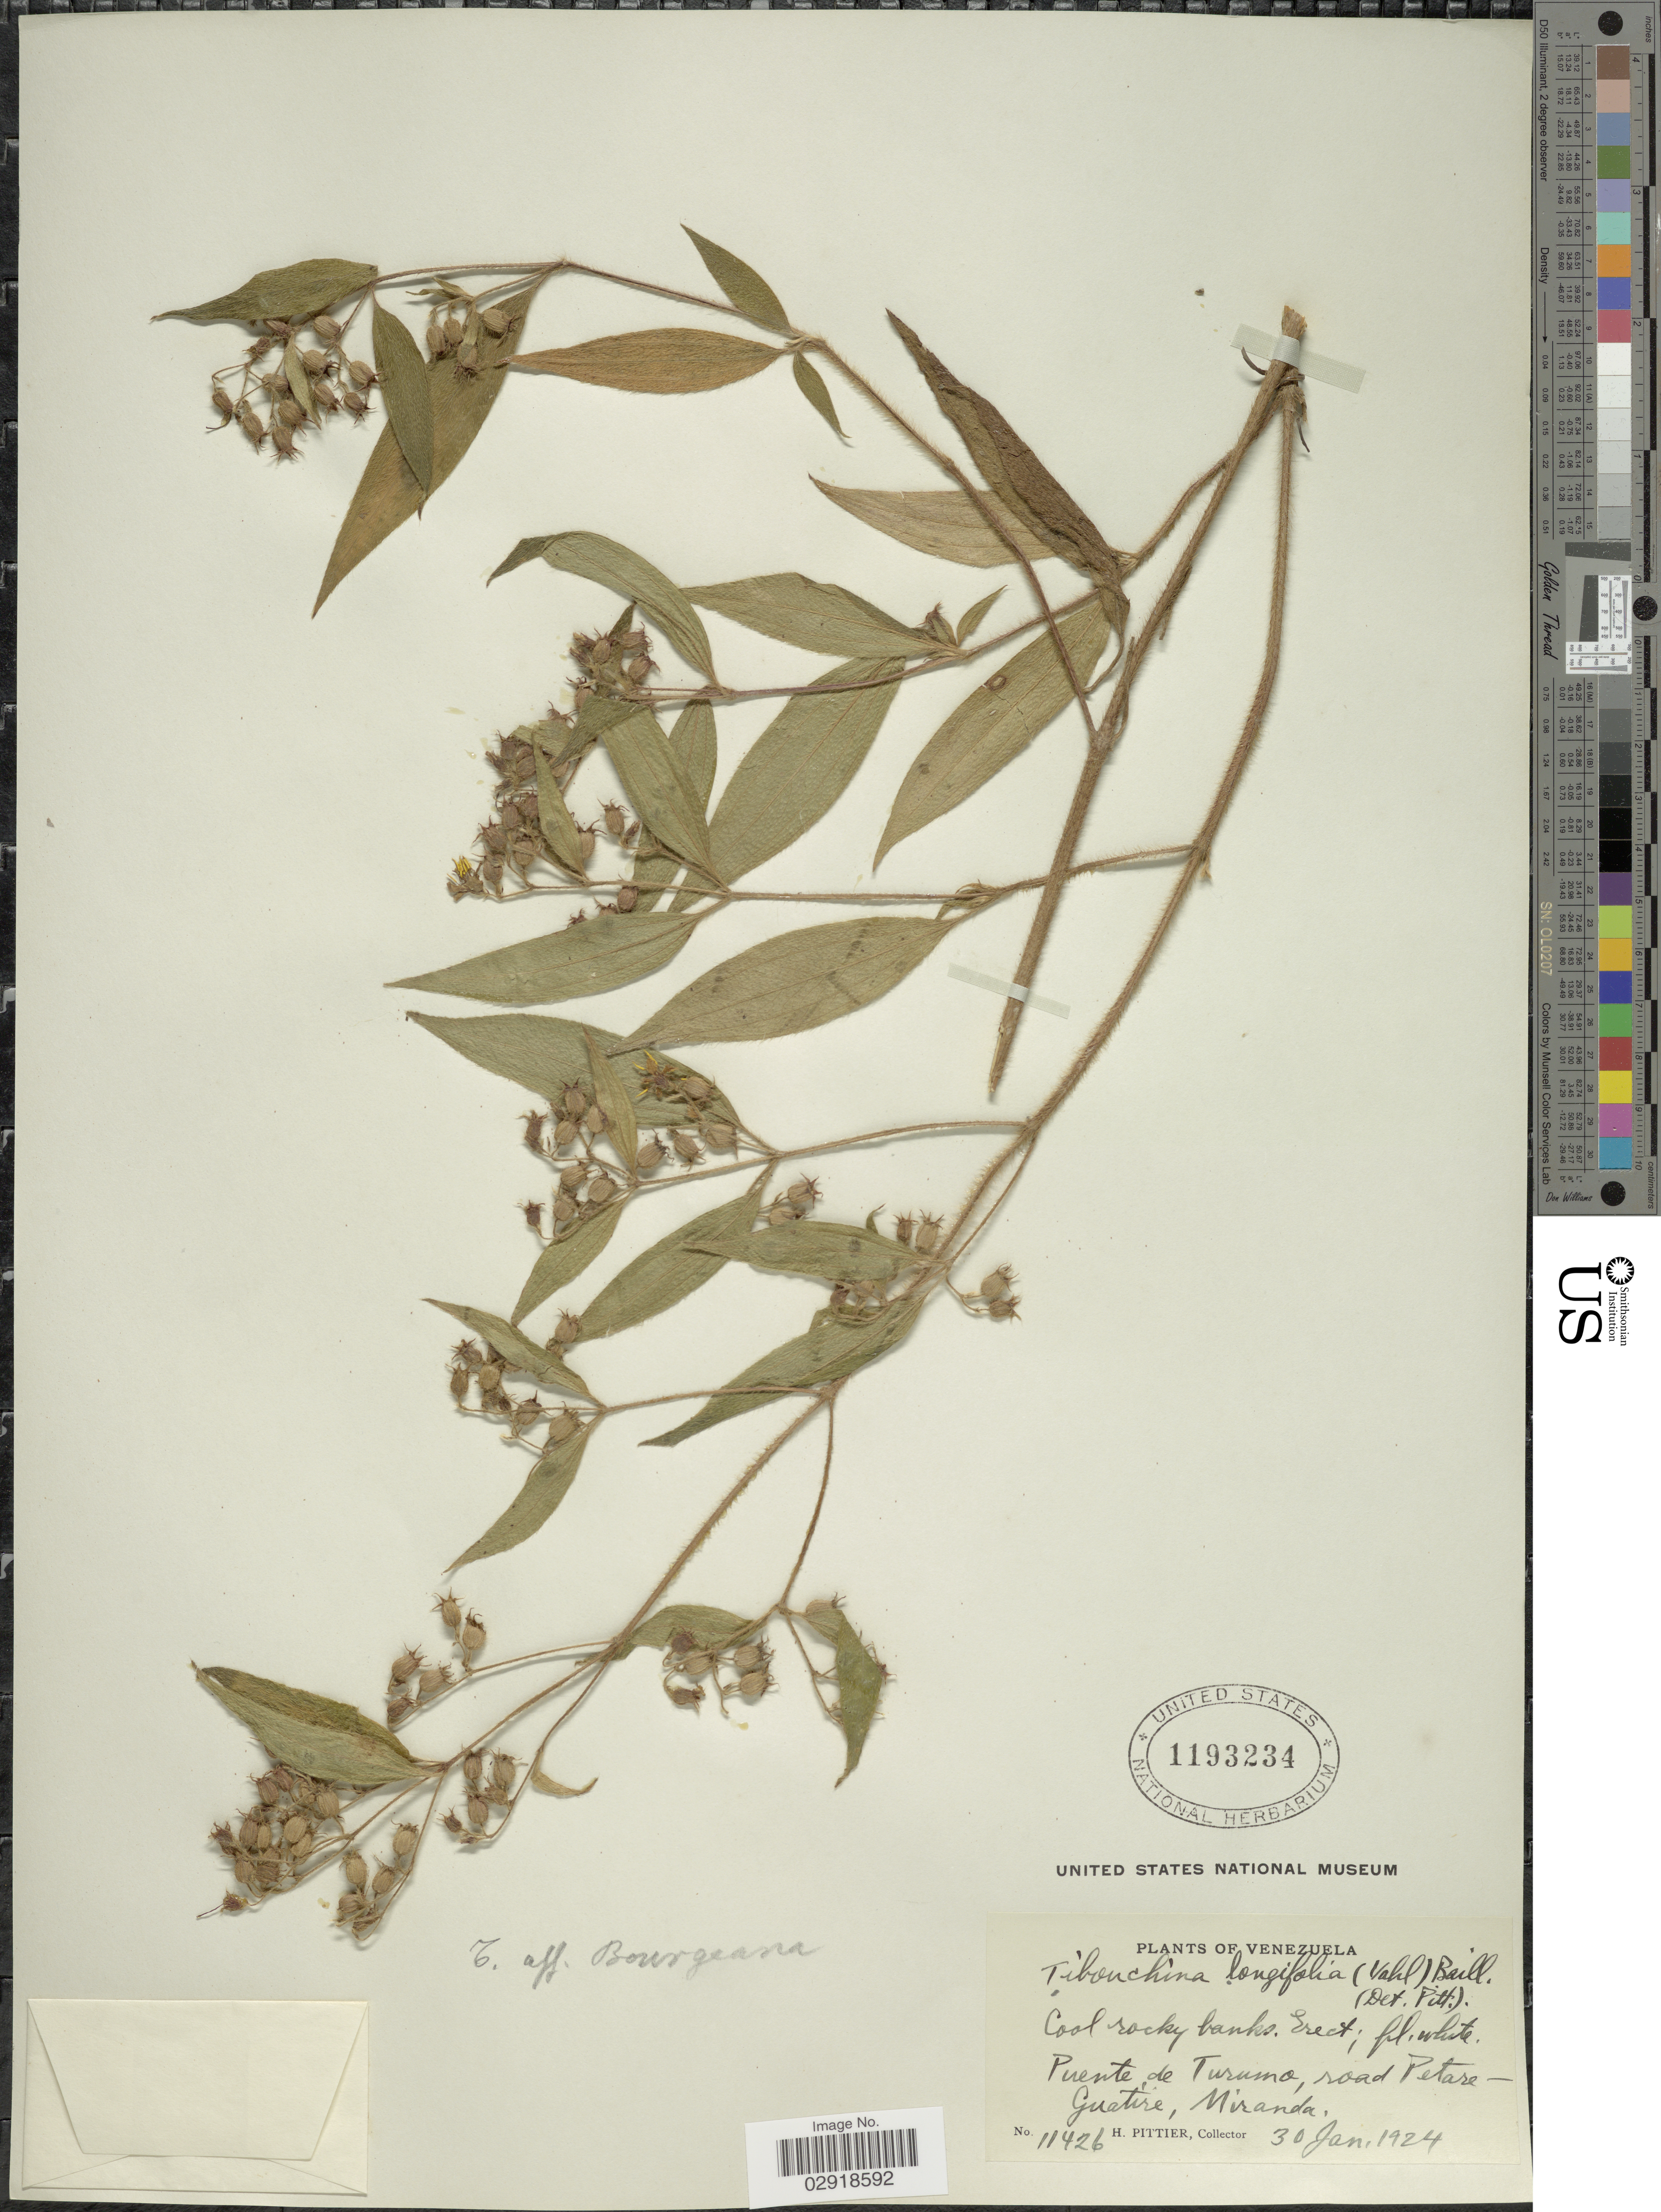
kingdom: Plantae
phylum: Tracheophyta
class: Magnoliopsida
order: Myrtales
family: Melastomataceae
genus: Chaetogastra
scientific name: Chaetogastra longifolia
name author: (Vahl) DC.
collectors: H. F. Pittier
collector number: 11426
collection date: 1924-01-30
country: Venezuela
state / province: Miranda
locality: Puente de Turumo, road Petare-Guatire.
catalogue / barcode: US 1193234